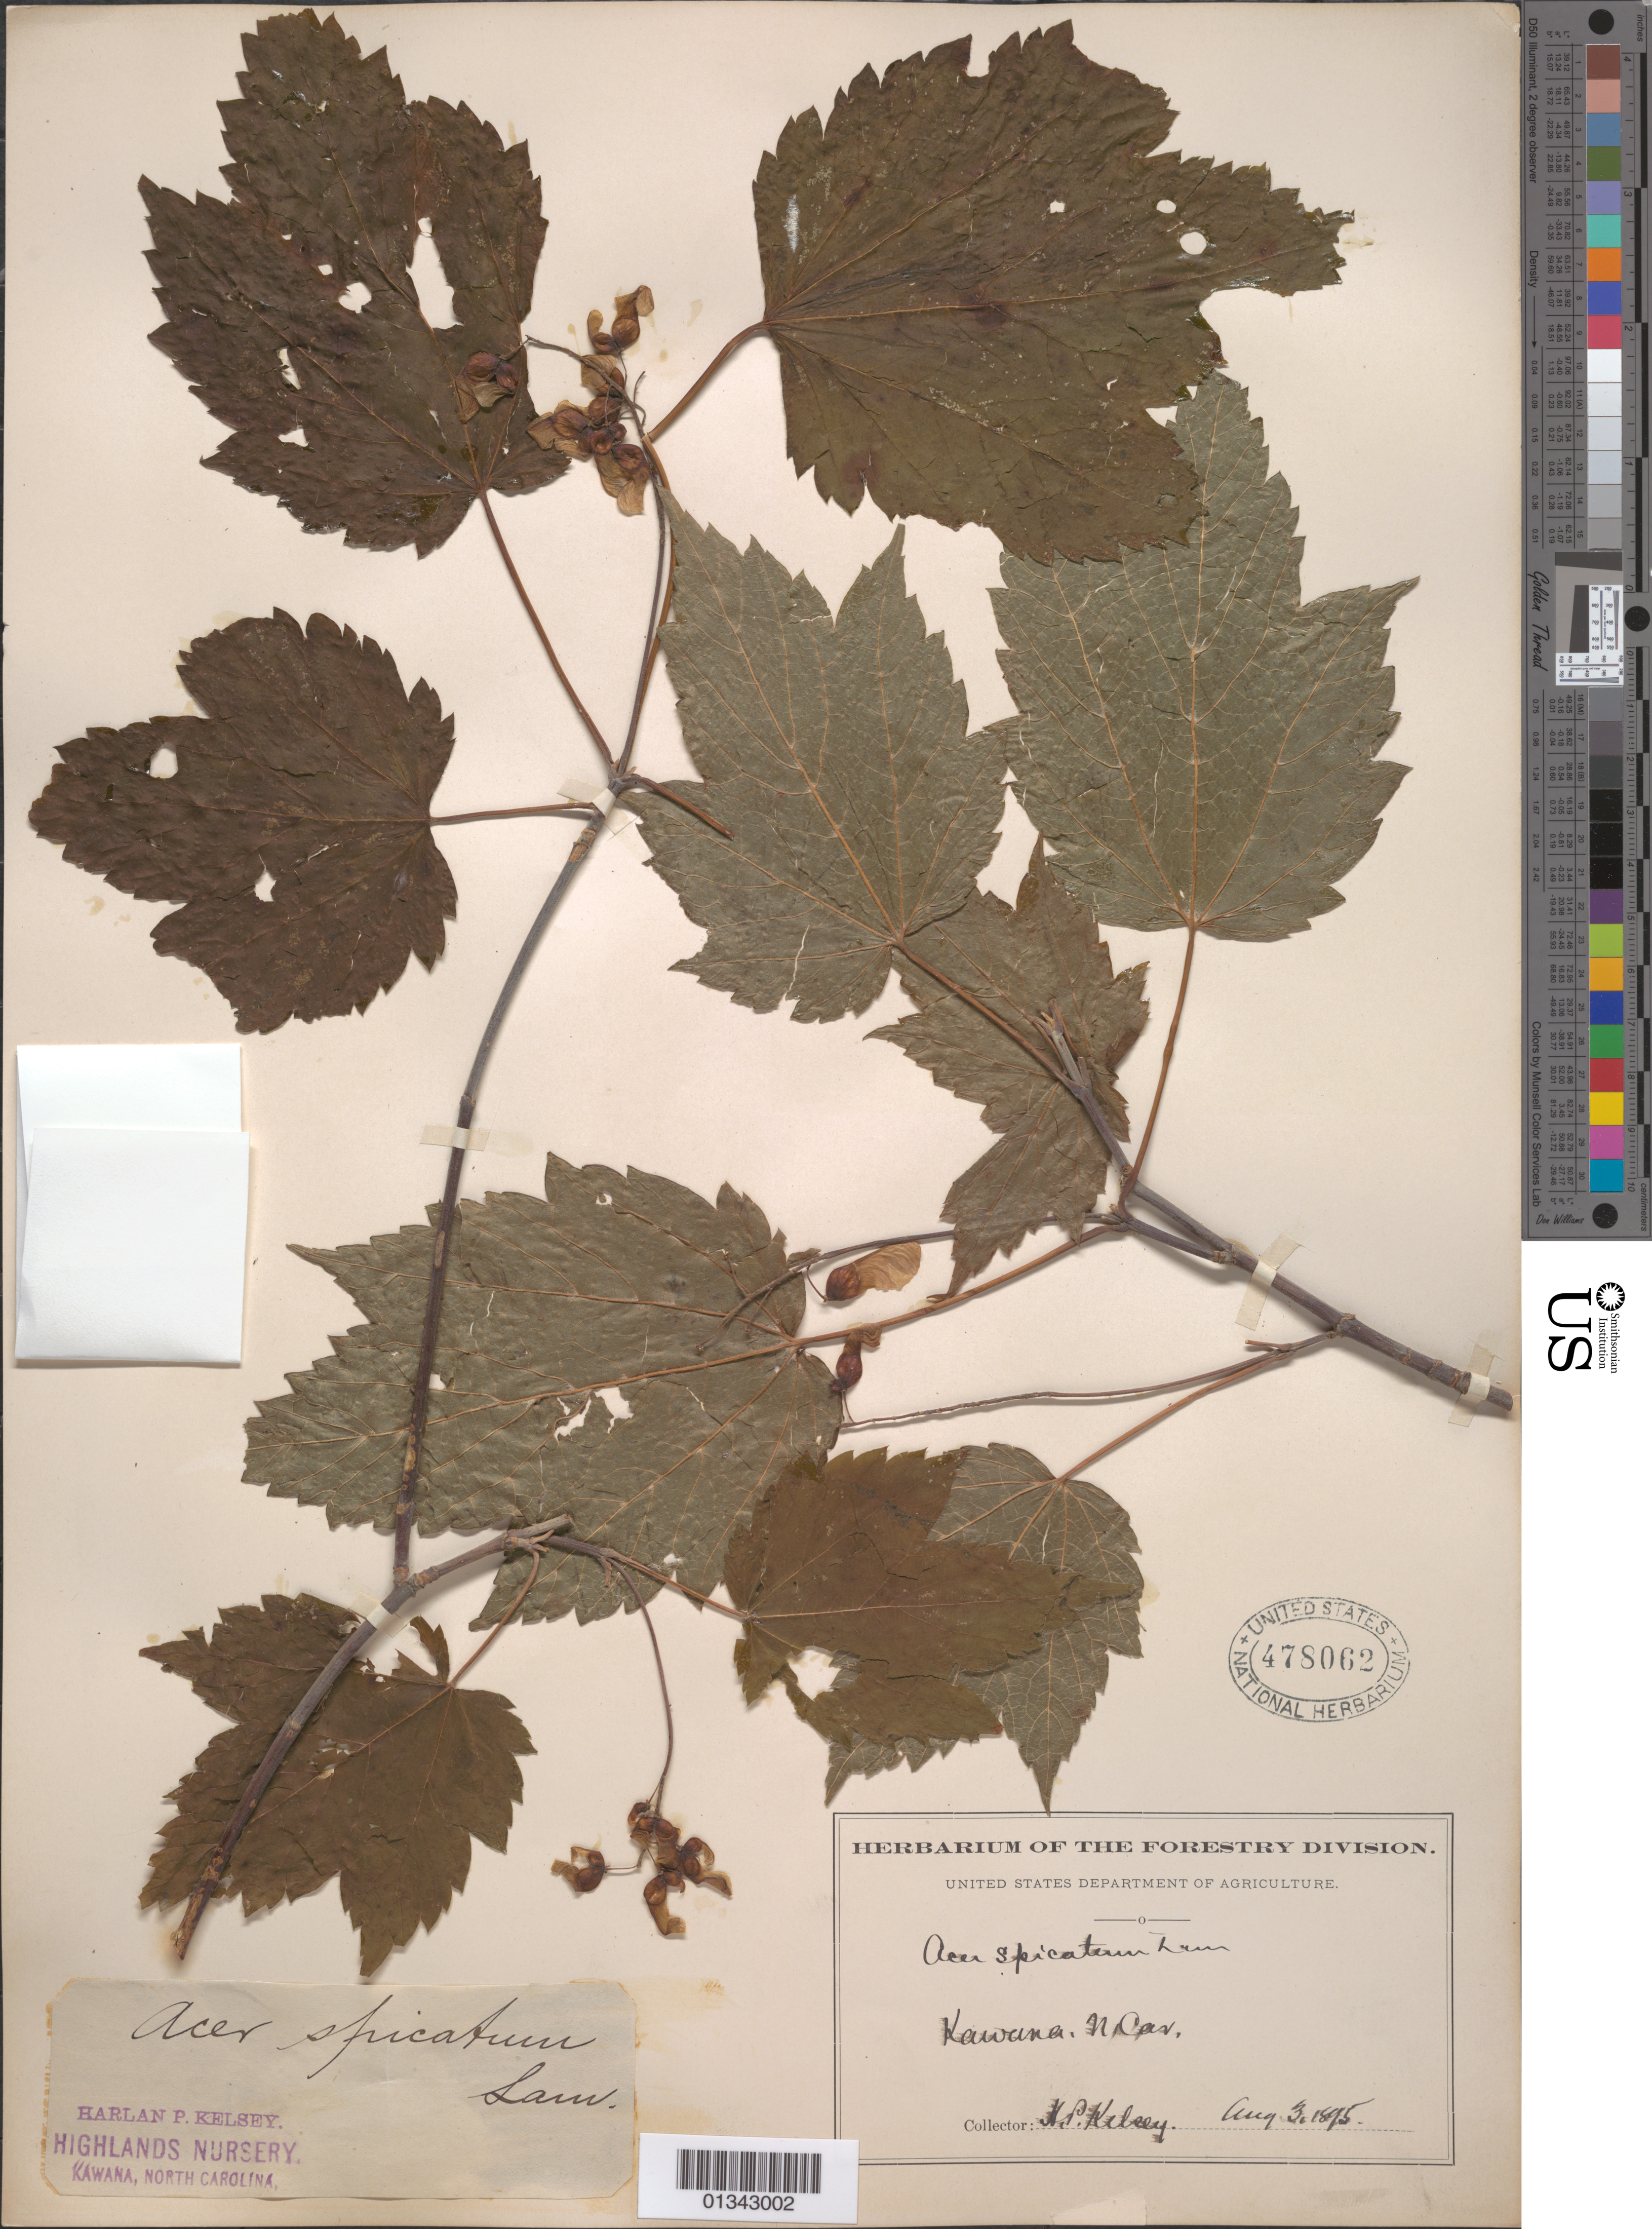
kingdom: Plantae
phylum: Tracheophyta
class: Magnoliopsida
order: Sapindales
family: Sapindaceae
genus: Acer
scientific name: Acer spicatum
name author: Lam.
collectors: H. Kelsey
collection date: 1895-08-03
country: United States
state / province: North Carolina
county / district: Avery County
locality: Avery County, Kawana, Highlands Nursery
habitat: Nursery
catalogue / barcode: US 478062